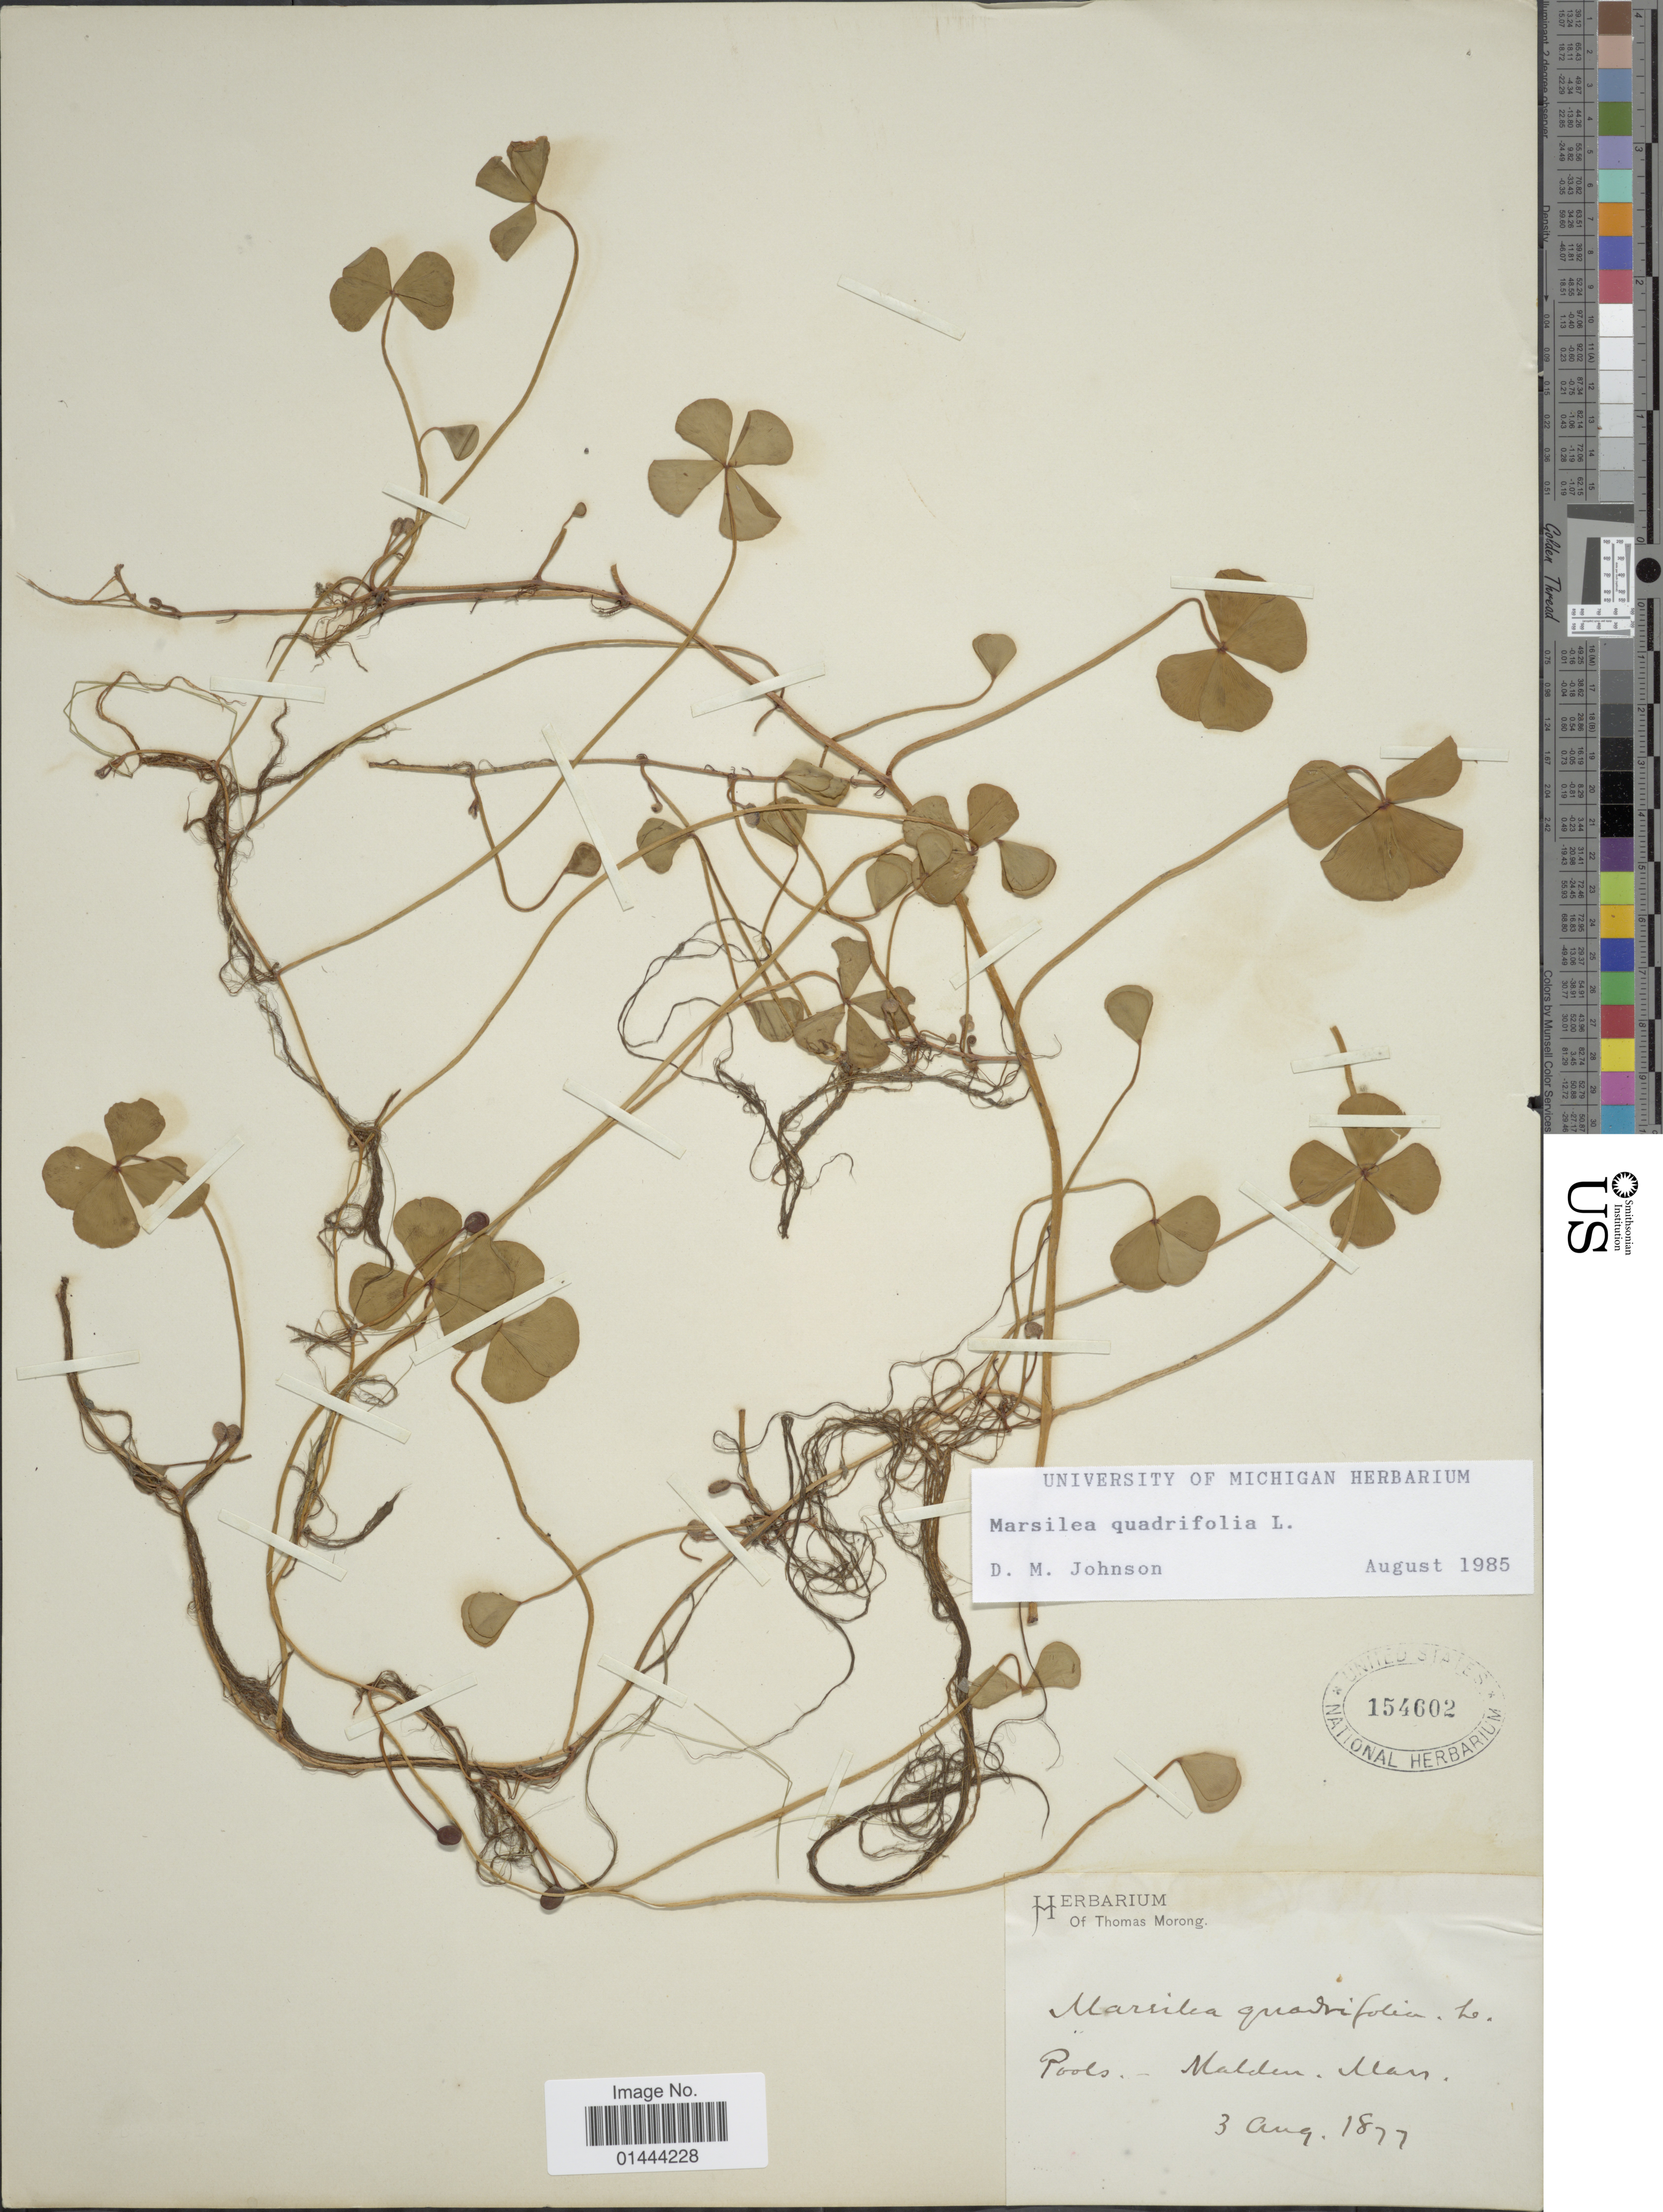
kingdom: Plantae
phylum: Tracheophyta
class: Polypodiopsida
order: Salviniales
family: Marsileaceae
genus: Marsilea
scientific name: Marsilea quadrifolia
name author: L.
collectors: ex Herb. T. Morong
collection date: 1877-08-03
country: United States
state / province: Massachusetts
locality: Pools, Malden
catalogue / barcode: US 154602